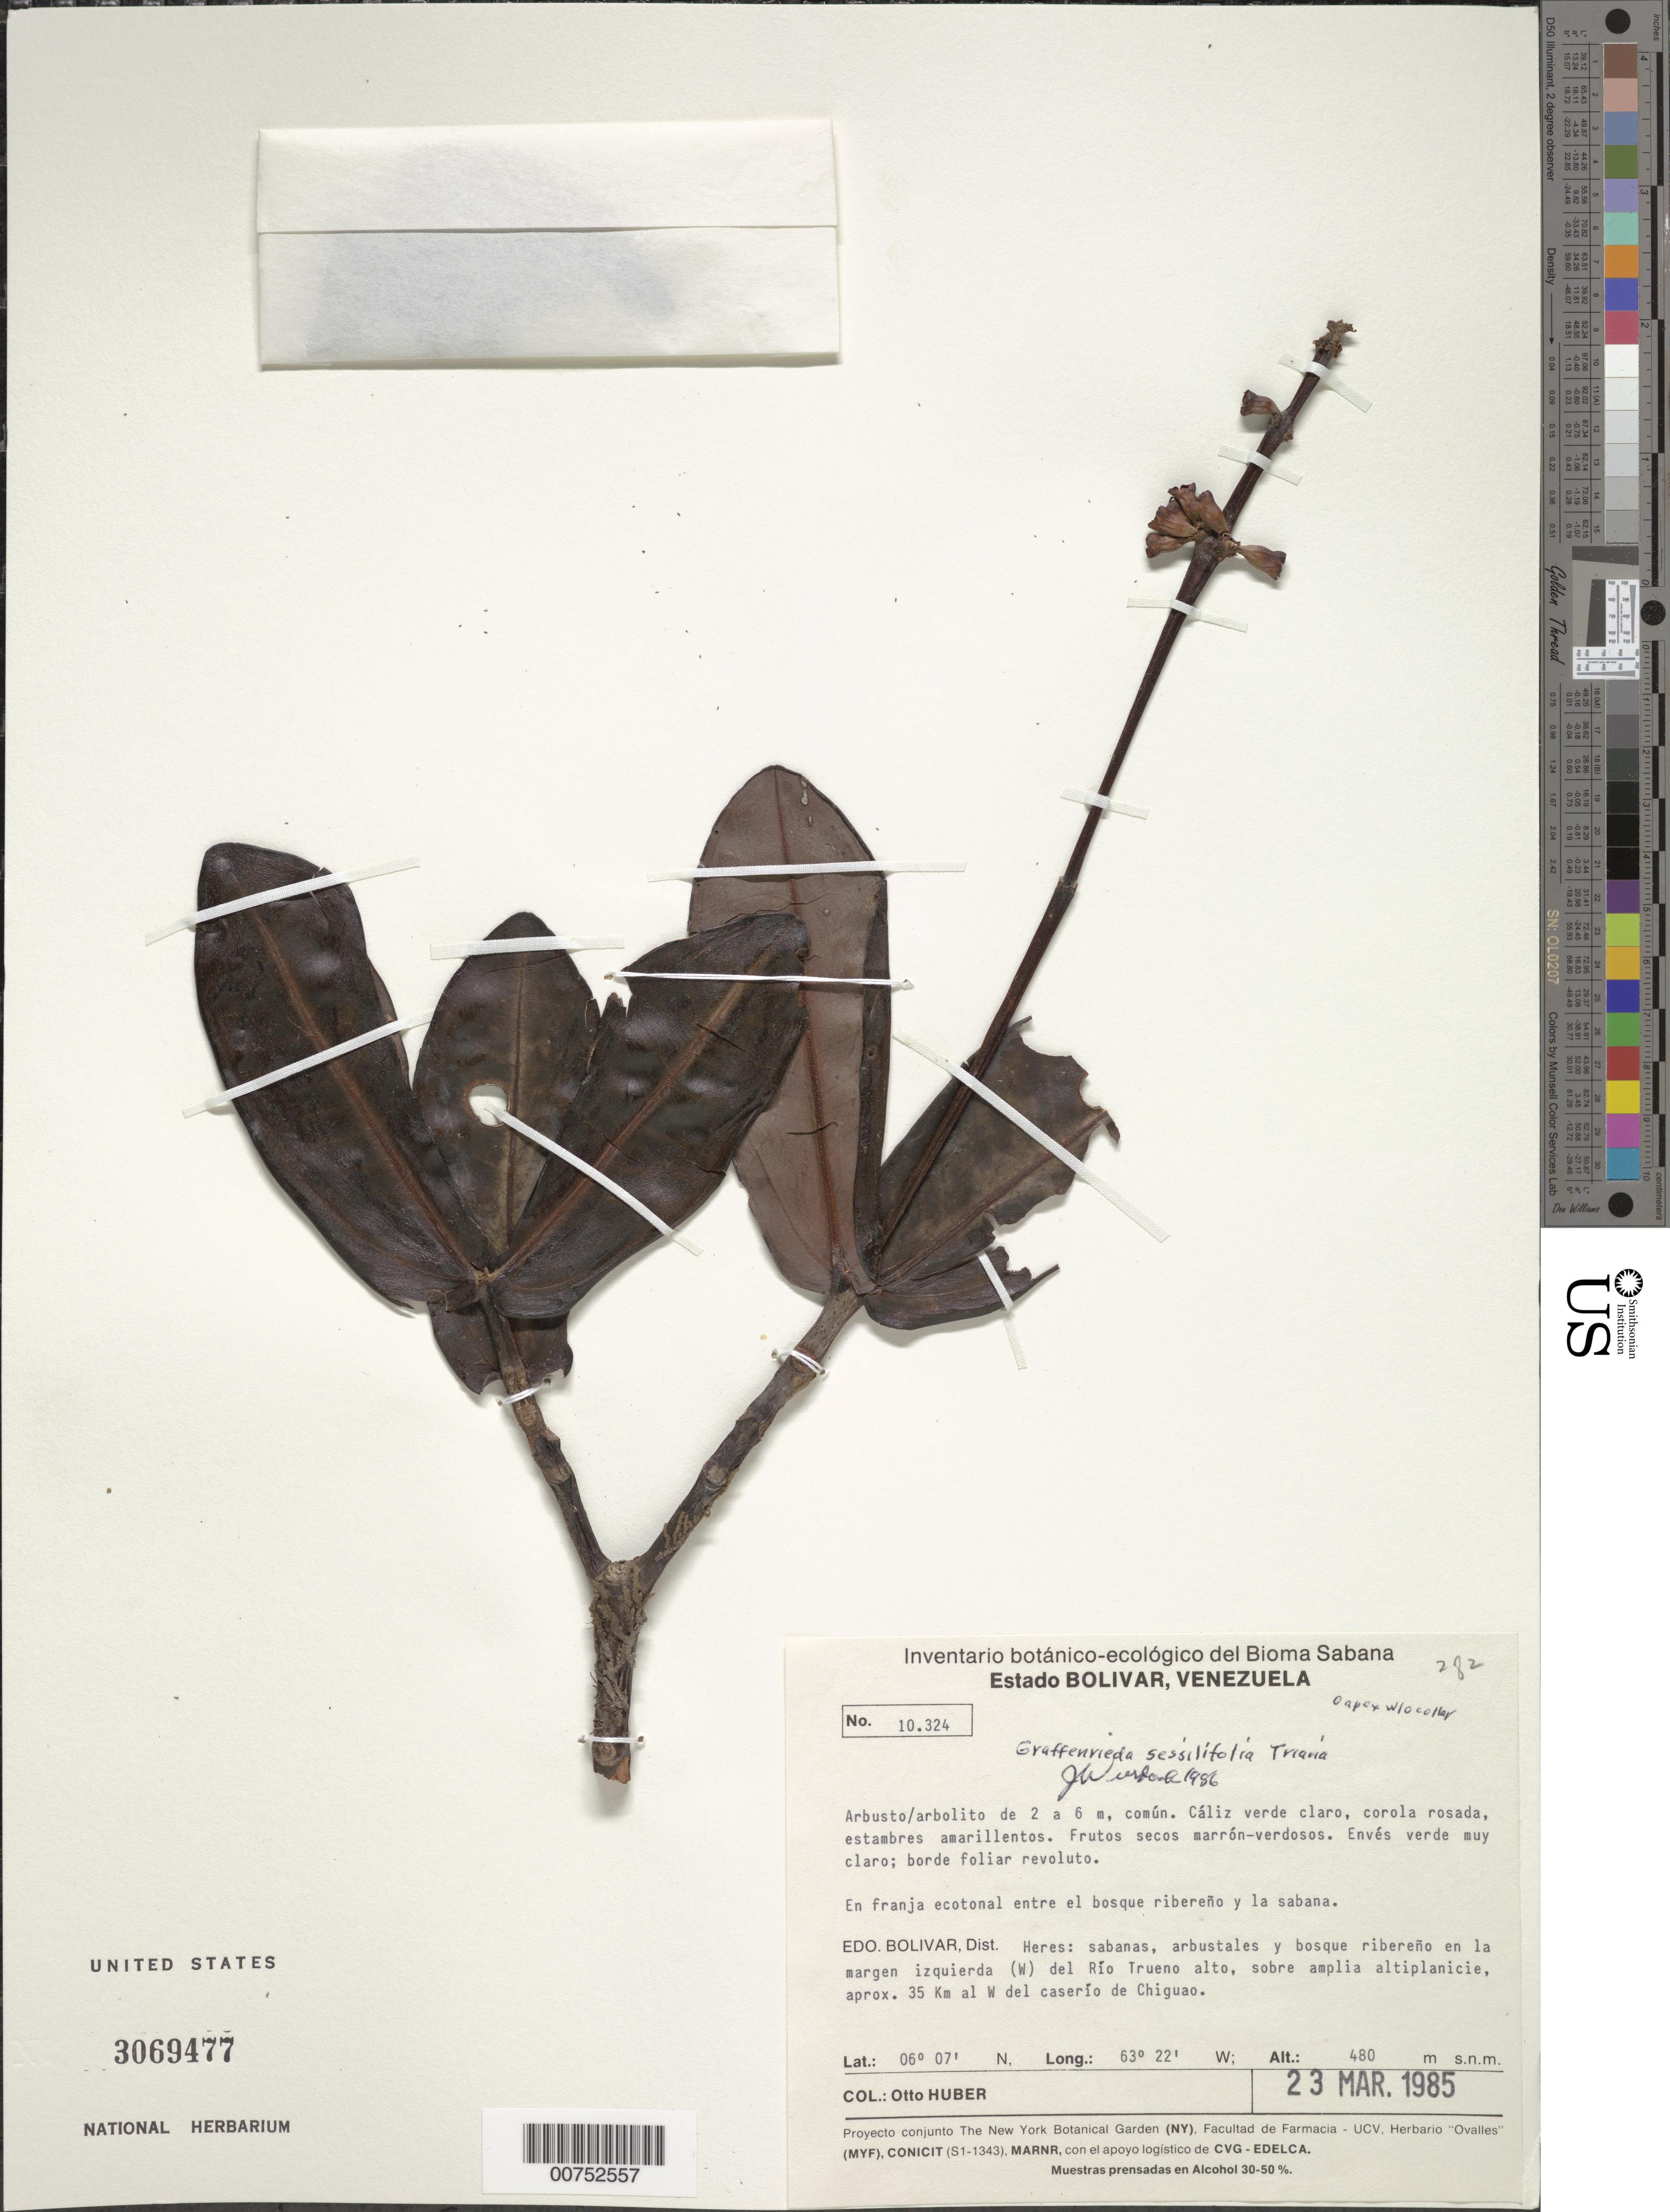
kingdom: Plantae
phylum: Tracheophyta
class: Magnoliopsida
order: Myrtales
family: Melastomataceae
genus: Graffenrieda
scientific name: Graffenrieda sessilifolia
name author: Triana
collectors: O. Huber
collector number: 10324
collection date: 1985-03-23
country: Venezuela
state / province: Bolivar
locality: Dist. Heres: en la margen izquierda (W) del Río Trueno alto, aobre amplia altiplanicie, aprox. 35 Km al W del caserío de Chiguao.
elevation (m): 480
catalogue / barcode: US 3069477